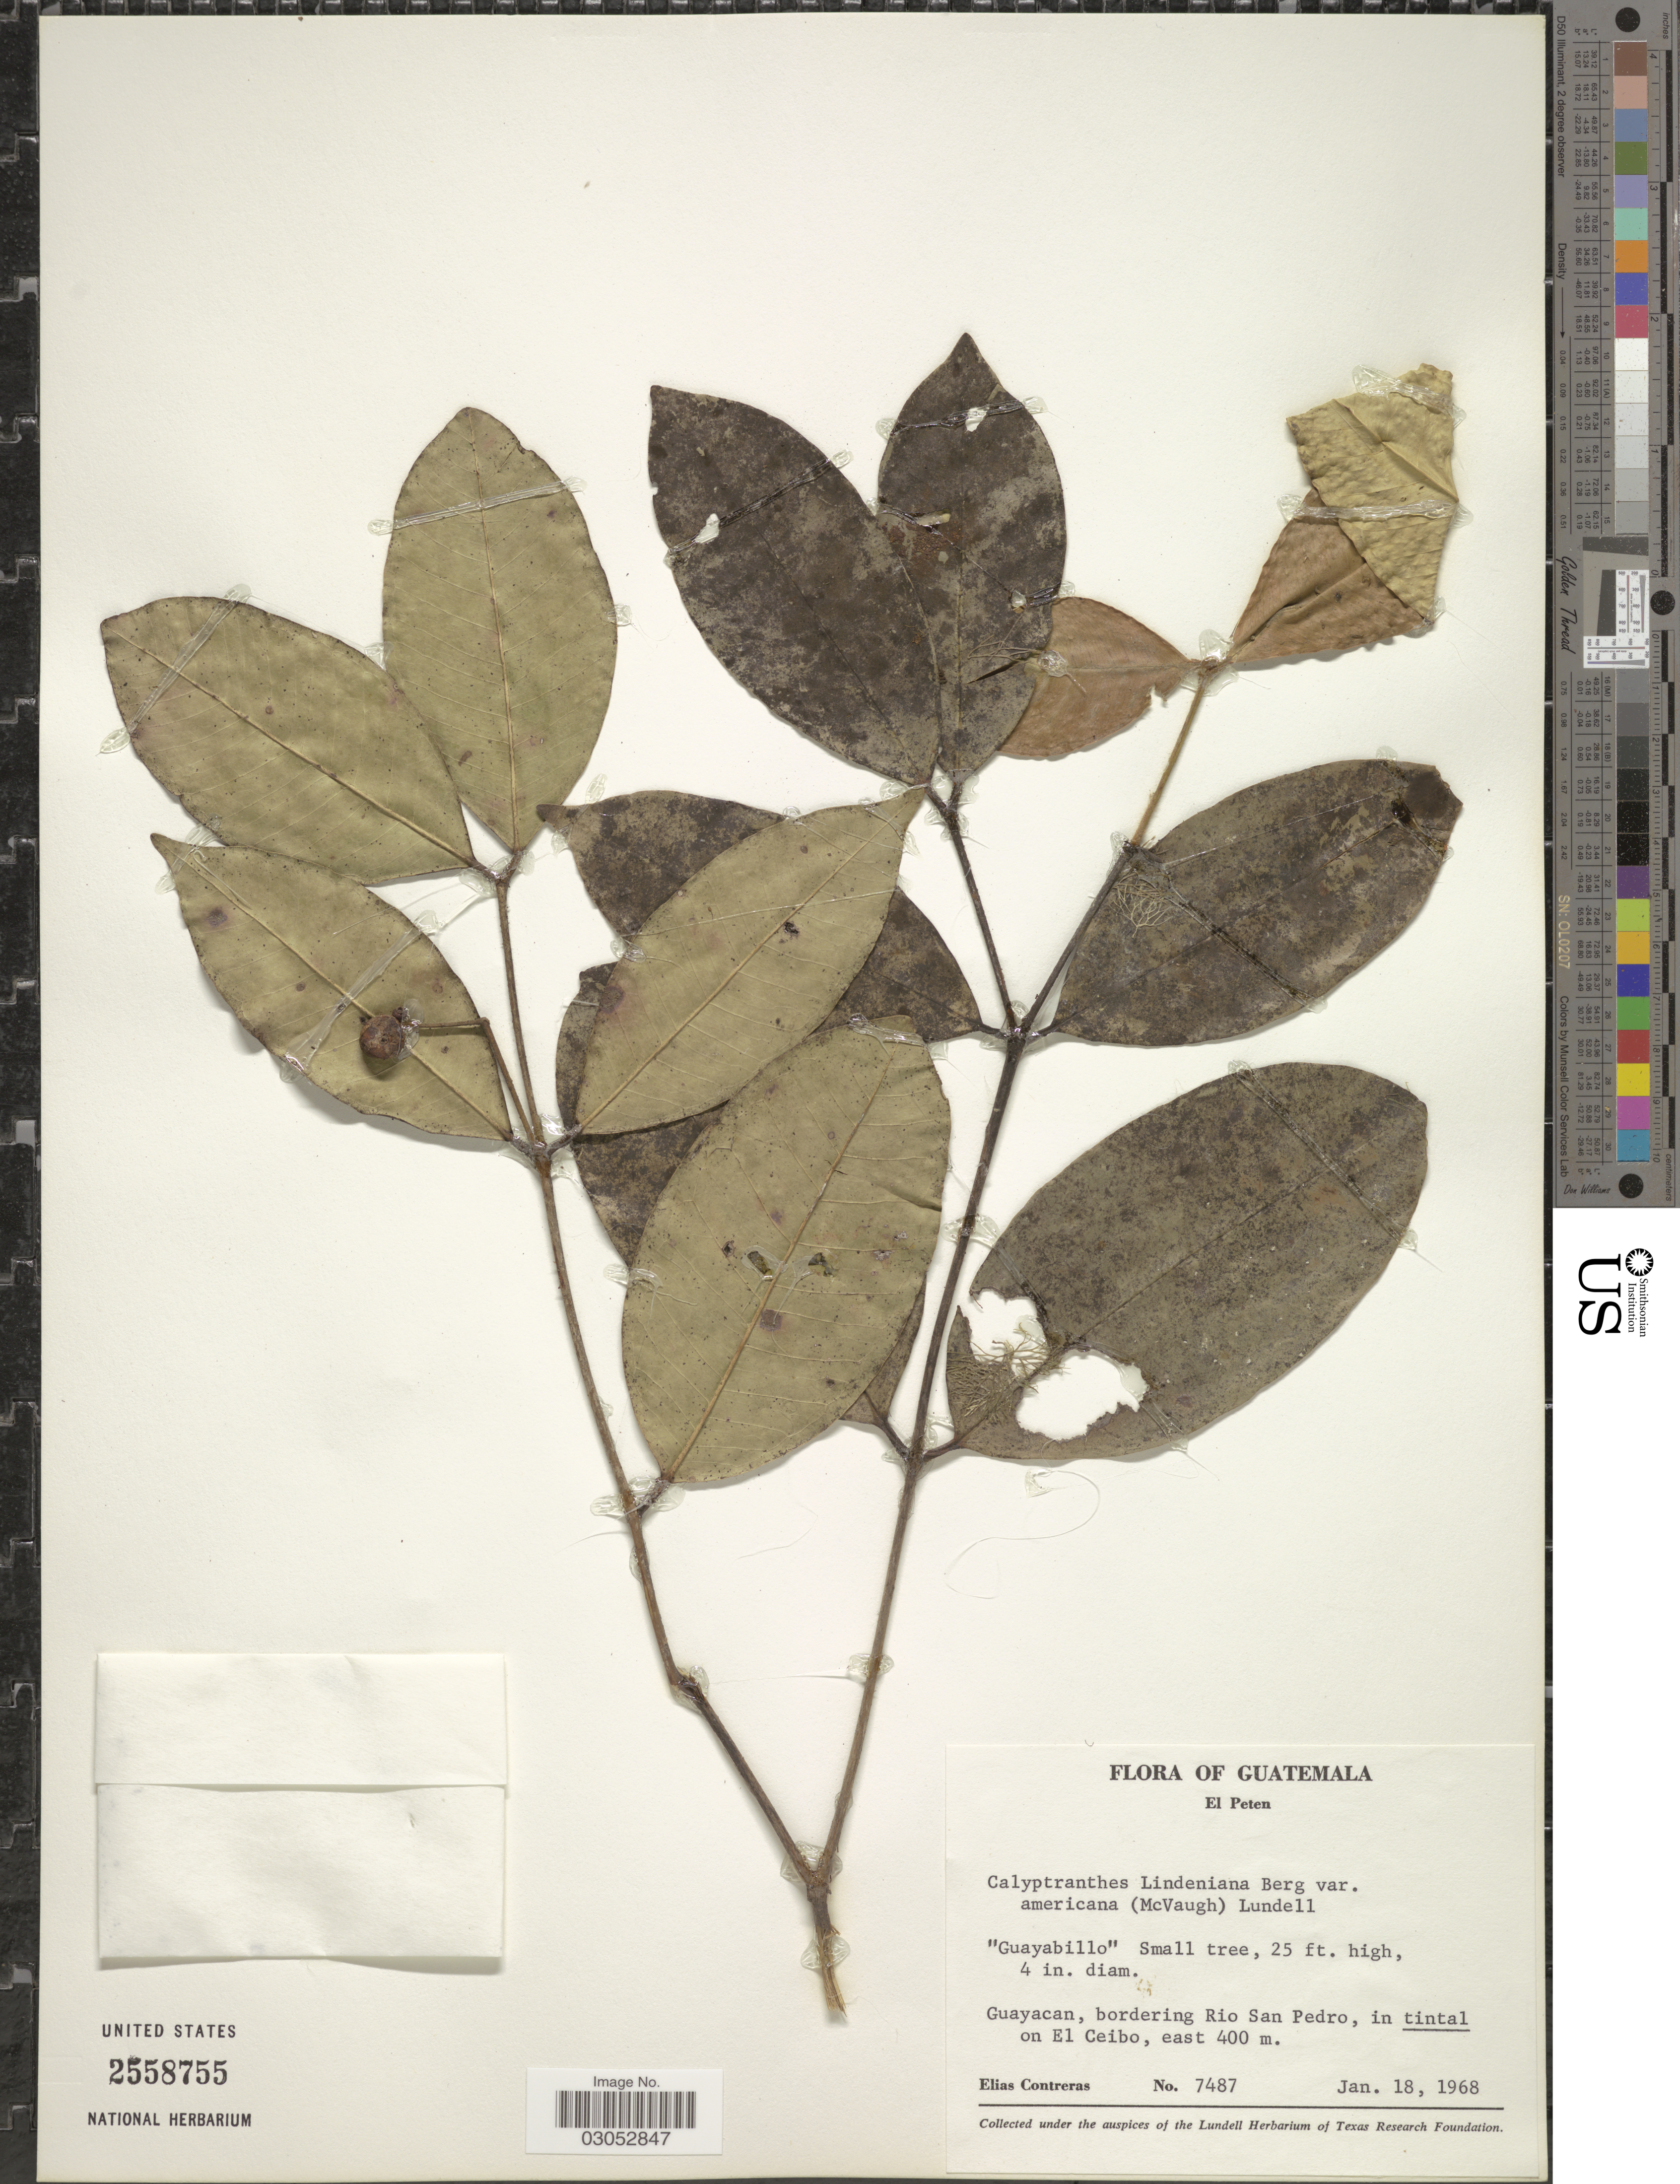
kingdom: Plantae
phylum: Tracheophyta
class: Magnoliopsida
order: Myrtales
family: Myrtaceae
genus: Myrcia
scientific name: Myrcia pendens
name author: A.R. Lourenço & Sánchez-Cháv.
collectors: E. Contreras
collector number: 7487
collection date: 1968-01-18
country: Guatemala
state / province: El Petén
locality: Guayacan, bordering Rio San Pedro, in tintal on El Ceibo, east.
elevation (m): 400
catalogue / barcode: US 2558755